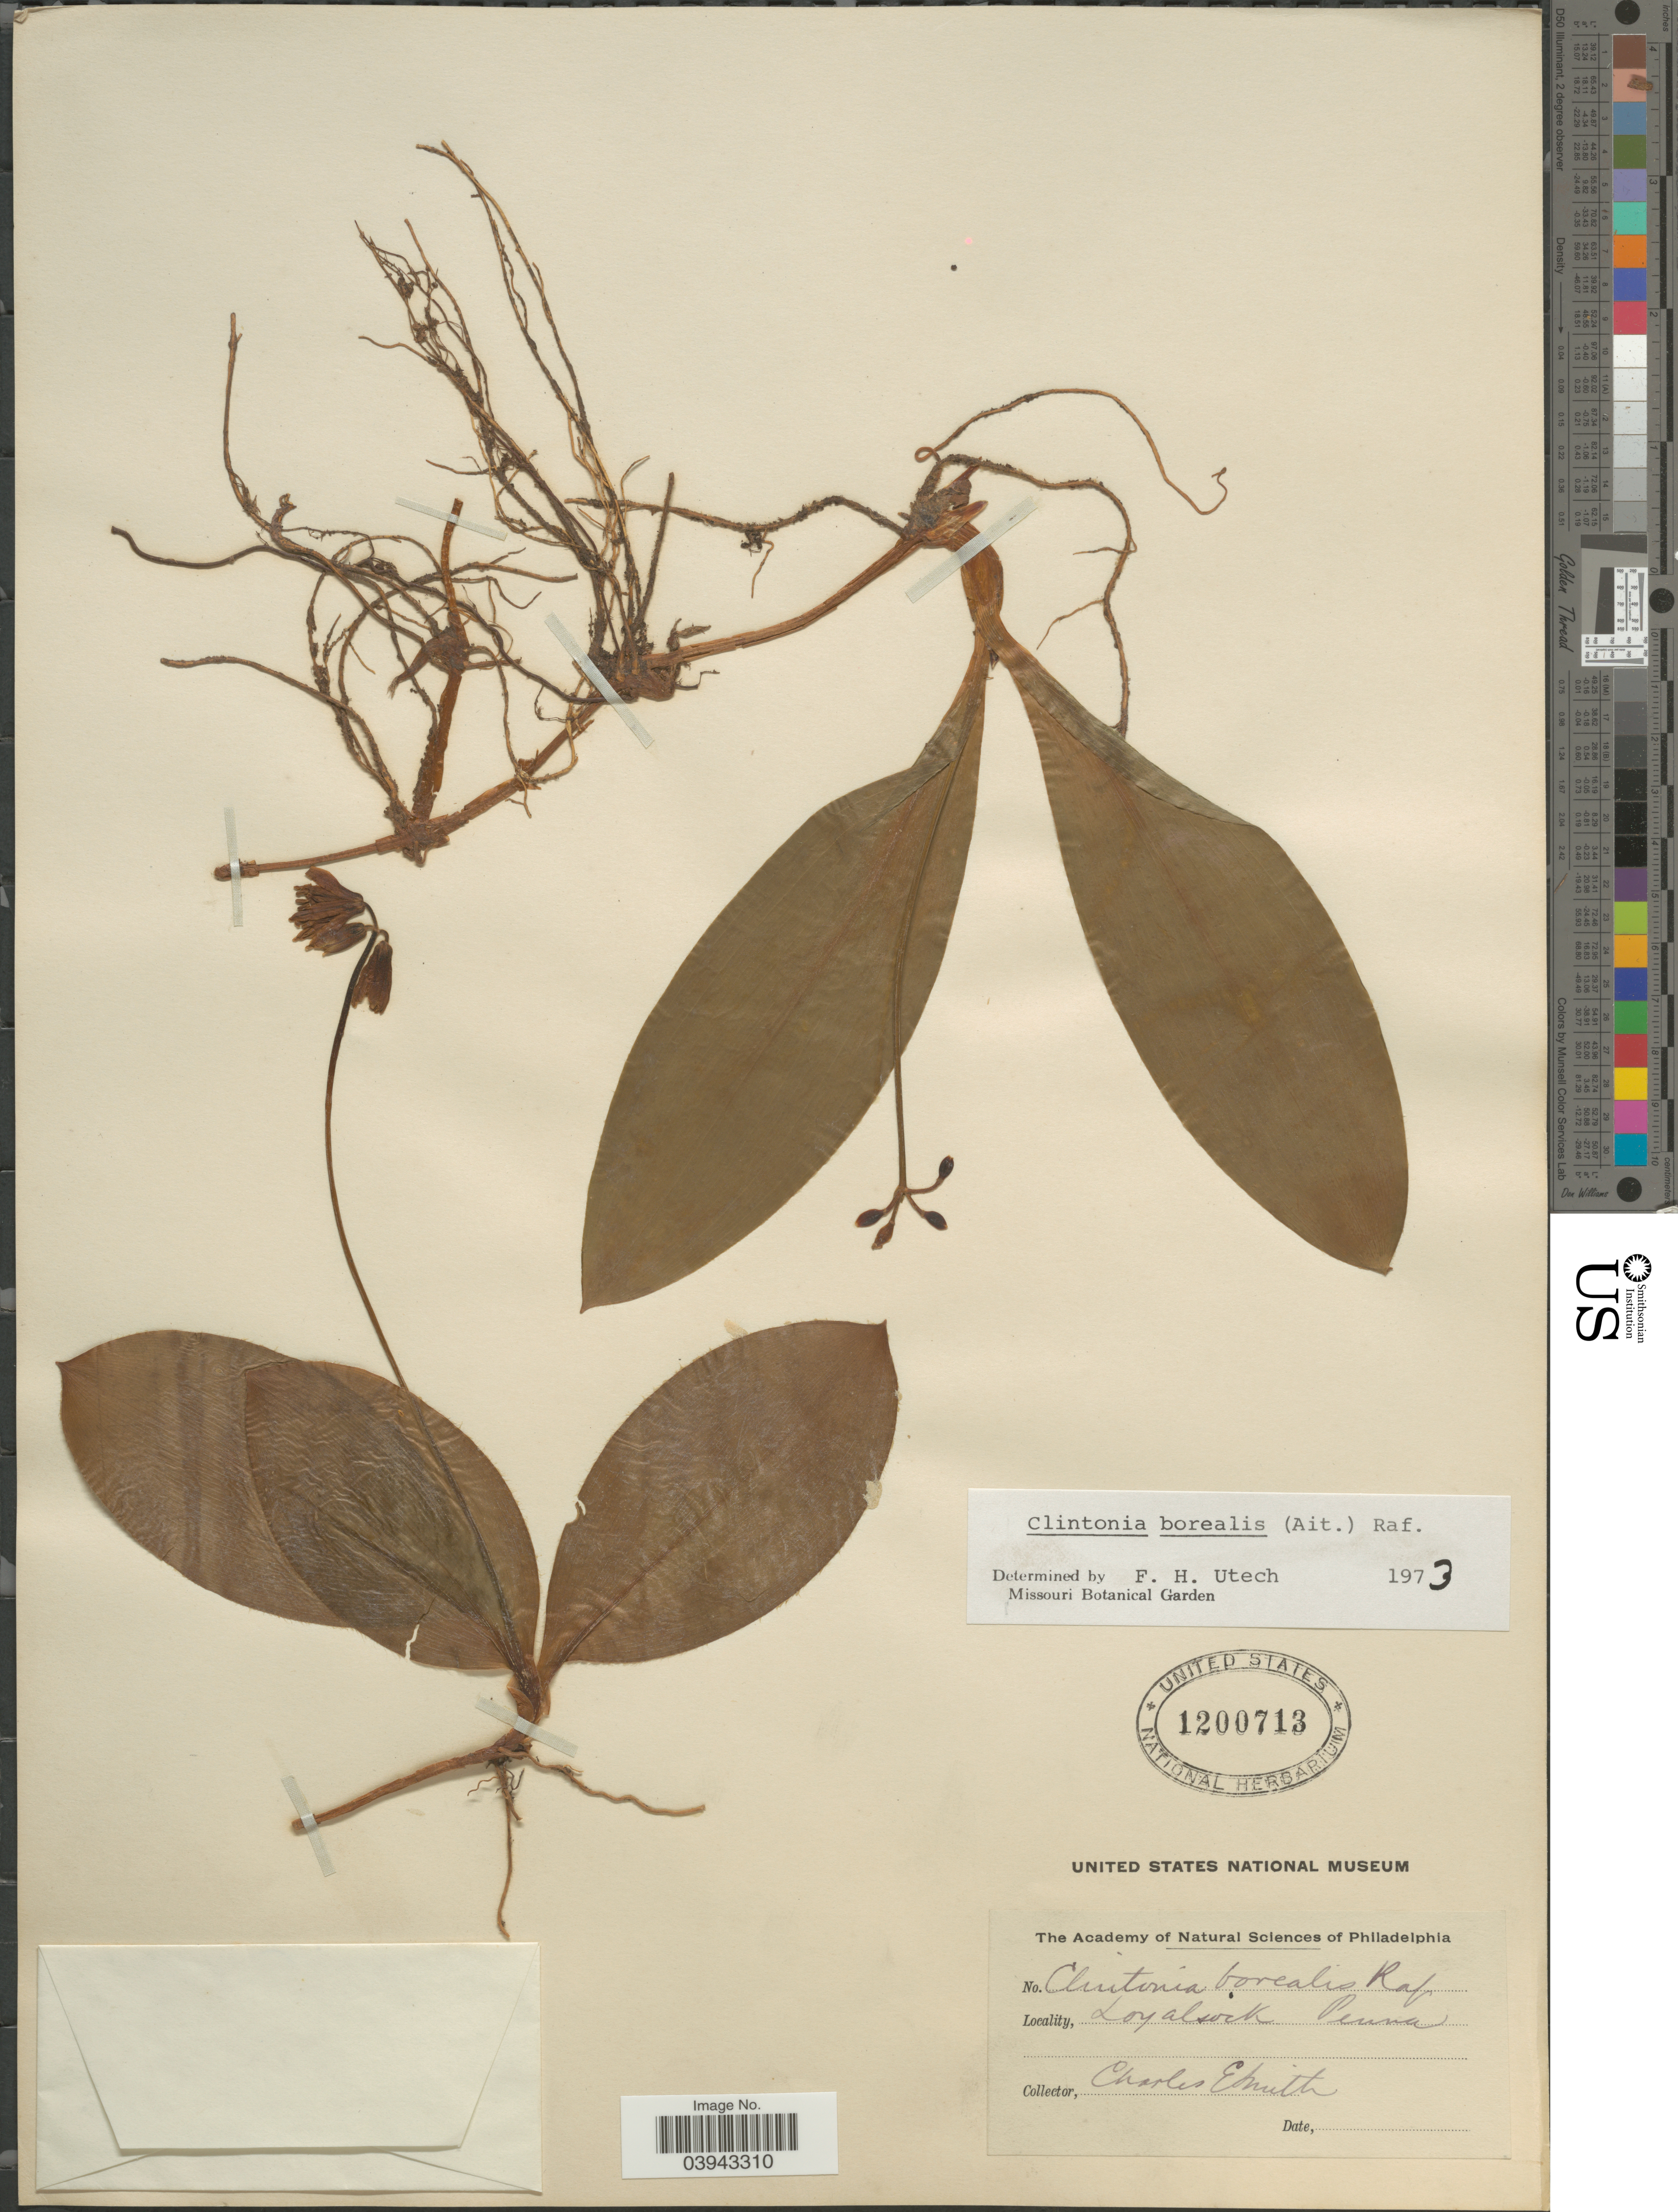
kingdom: Plantae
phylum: Tracheophyta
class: Liliopsida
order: Liliales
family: Liliaceae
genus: Clintonia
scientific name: Clintonia borealis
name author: (Aiton) Raf.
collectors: C. E. Smith Jr.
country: United States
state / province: Pennsylvania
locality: Loyalsock.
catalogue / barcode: US 1200713